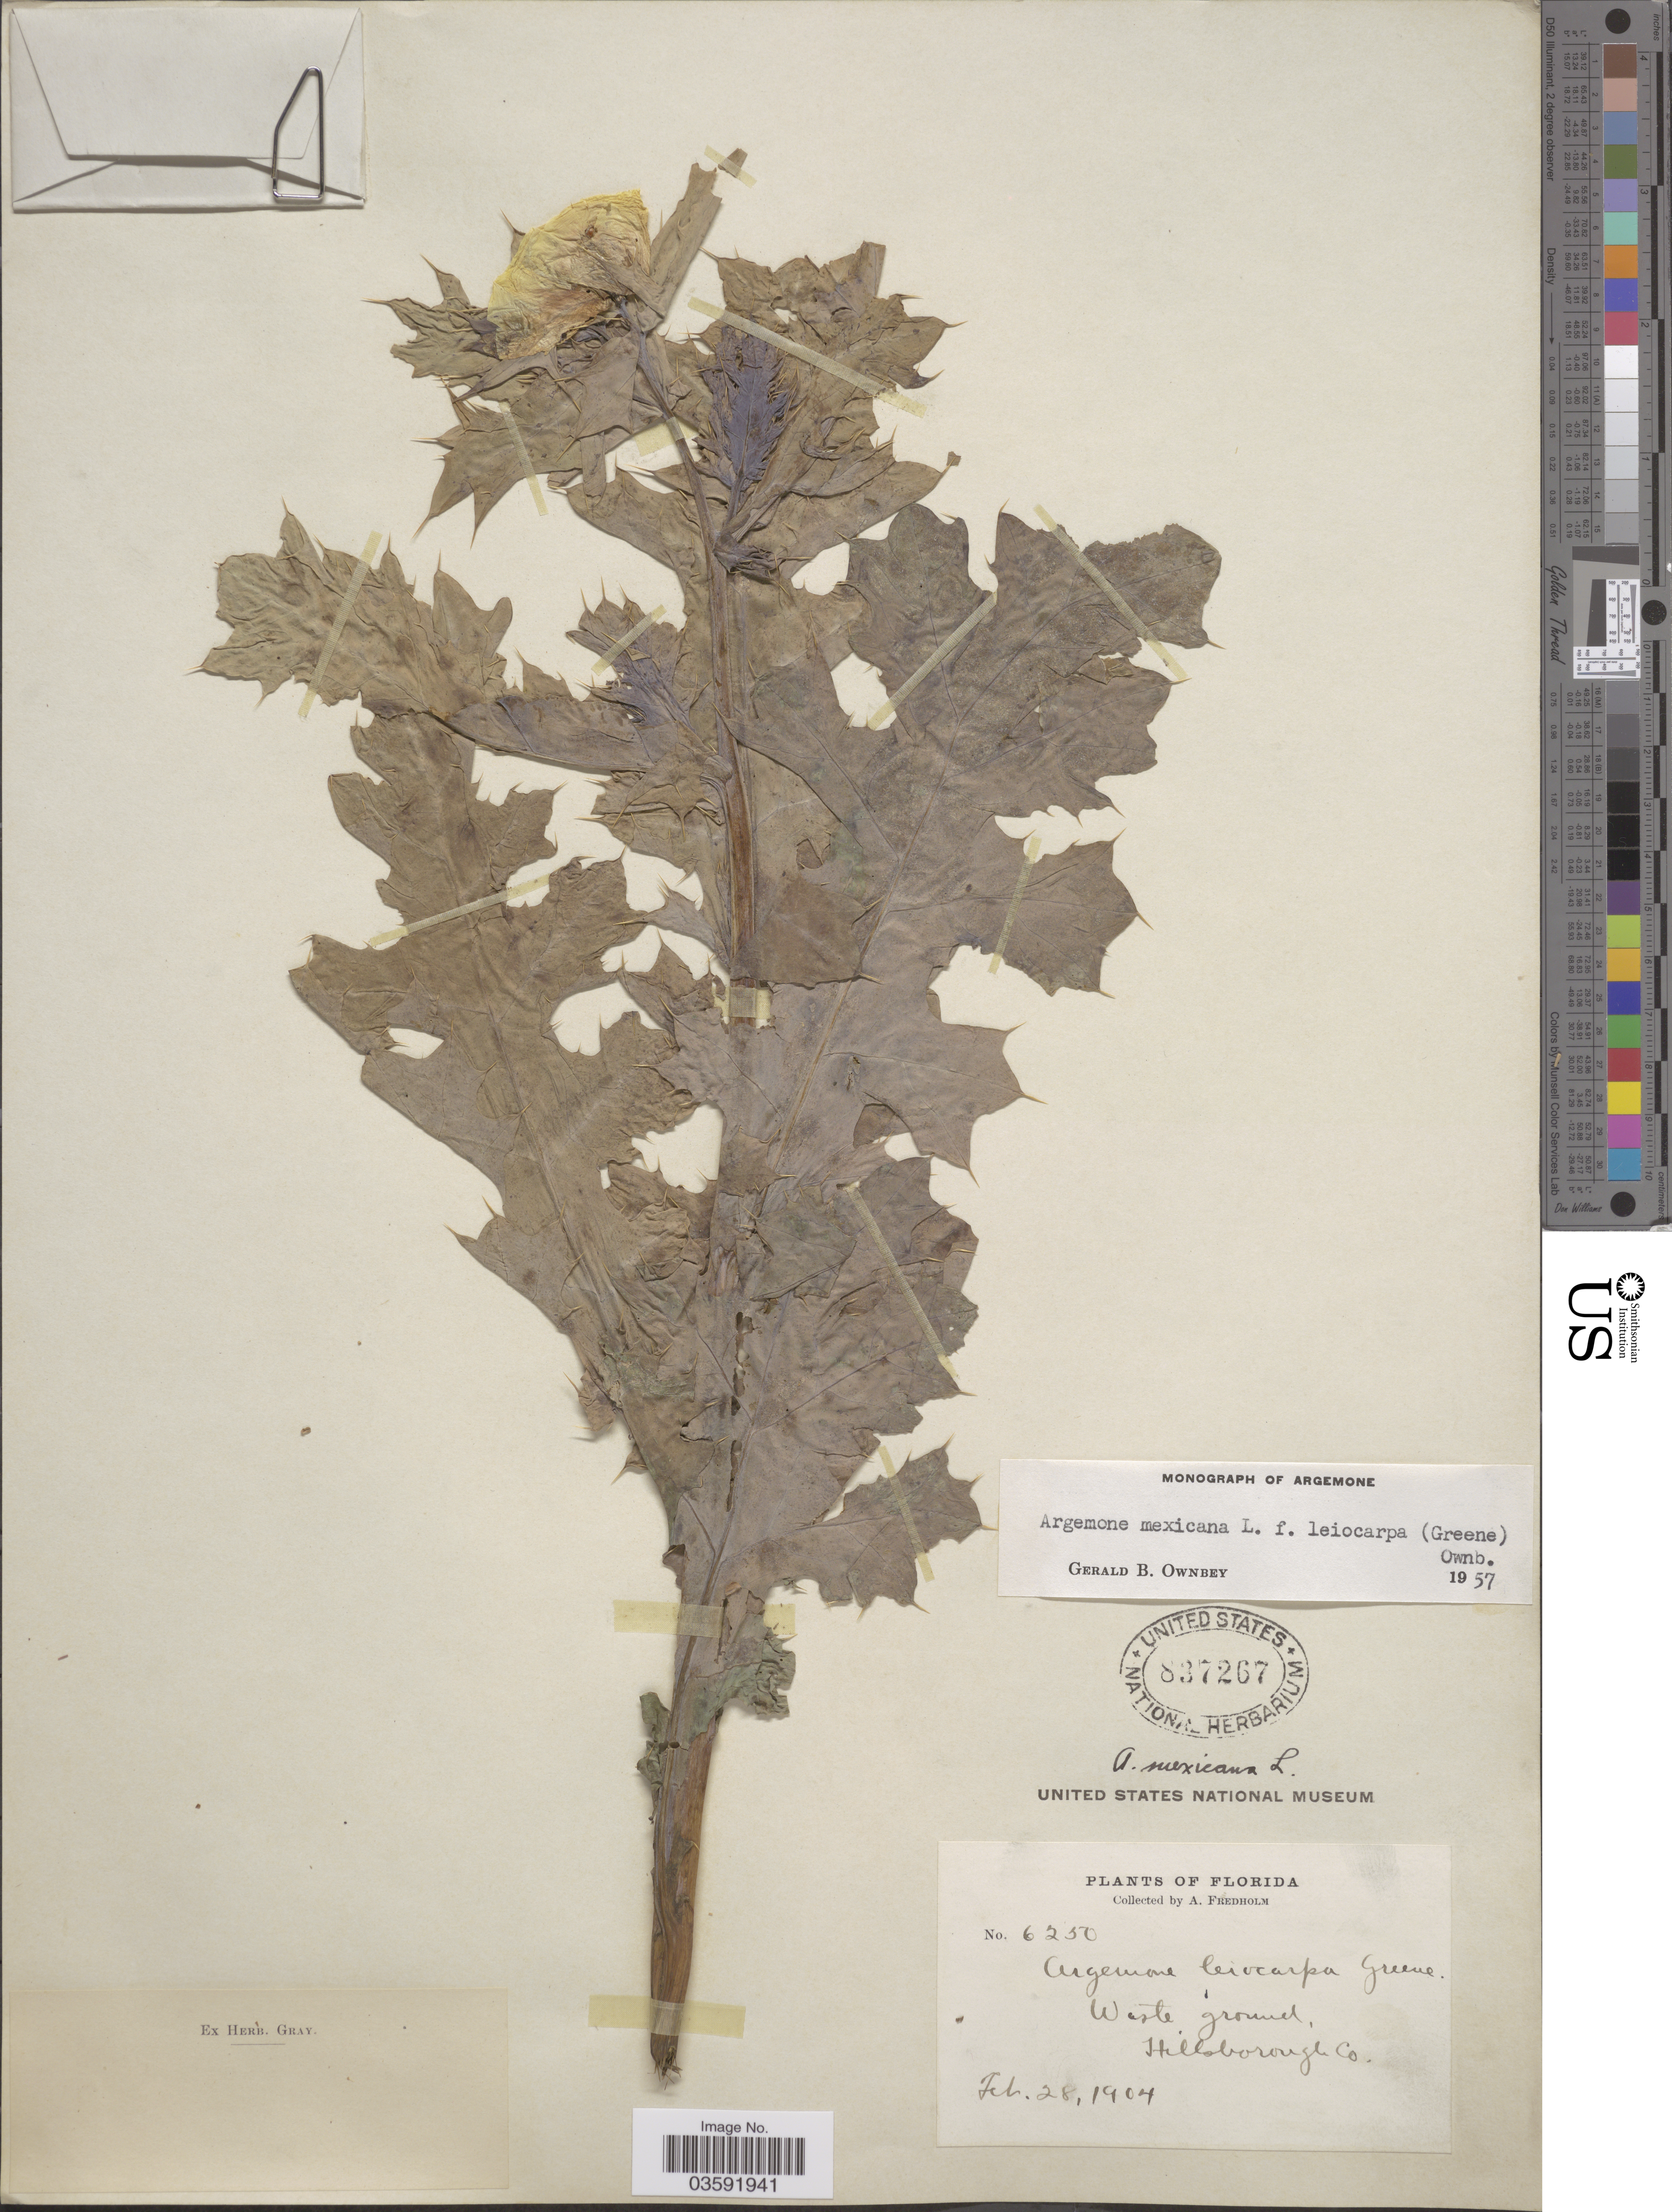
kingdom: Plantae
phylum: Tracheophyta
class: Magnoliopsida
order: Ranunculales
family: Papaveraceae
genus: Argemone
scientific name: Argemone mexicana f. leiocarpa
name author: (Greene) G.B. Ownbey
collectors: A. Fredholm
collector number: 6250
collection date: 1904-02-28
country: United States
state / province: Florida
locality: Hillsborough Co.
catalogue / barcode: US 837267